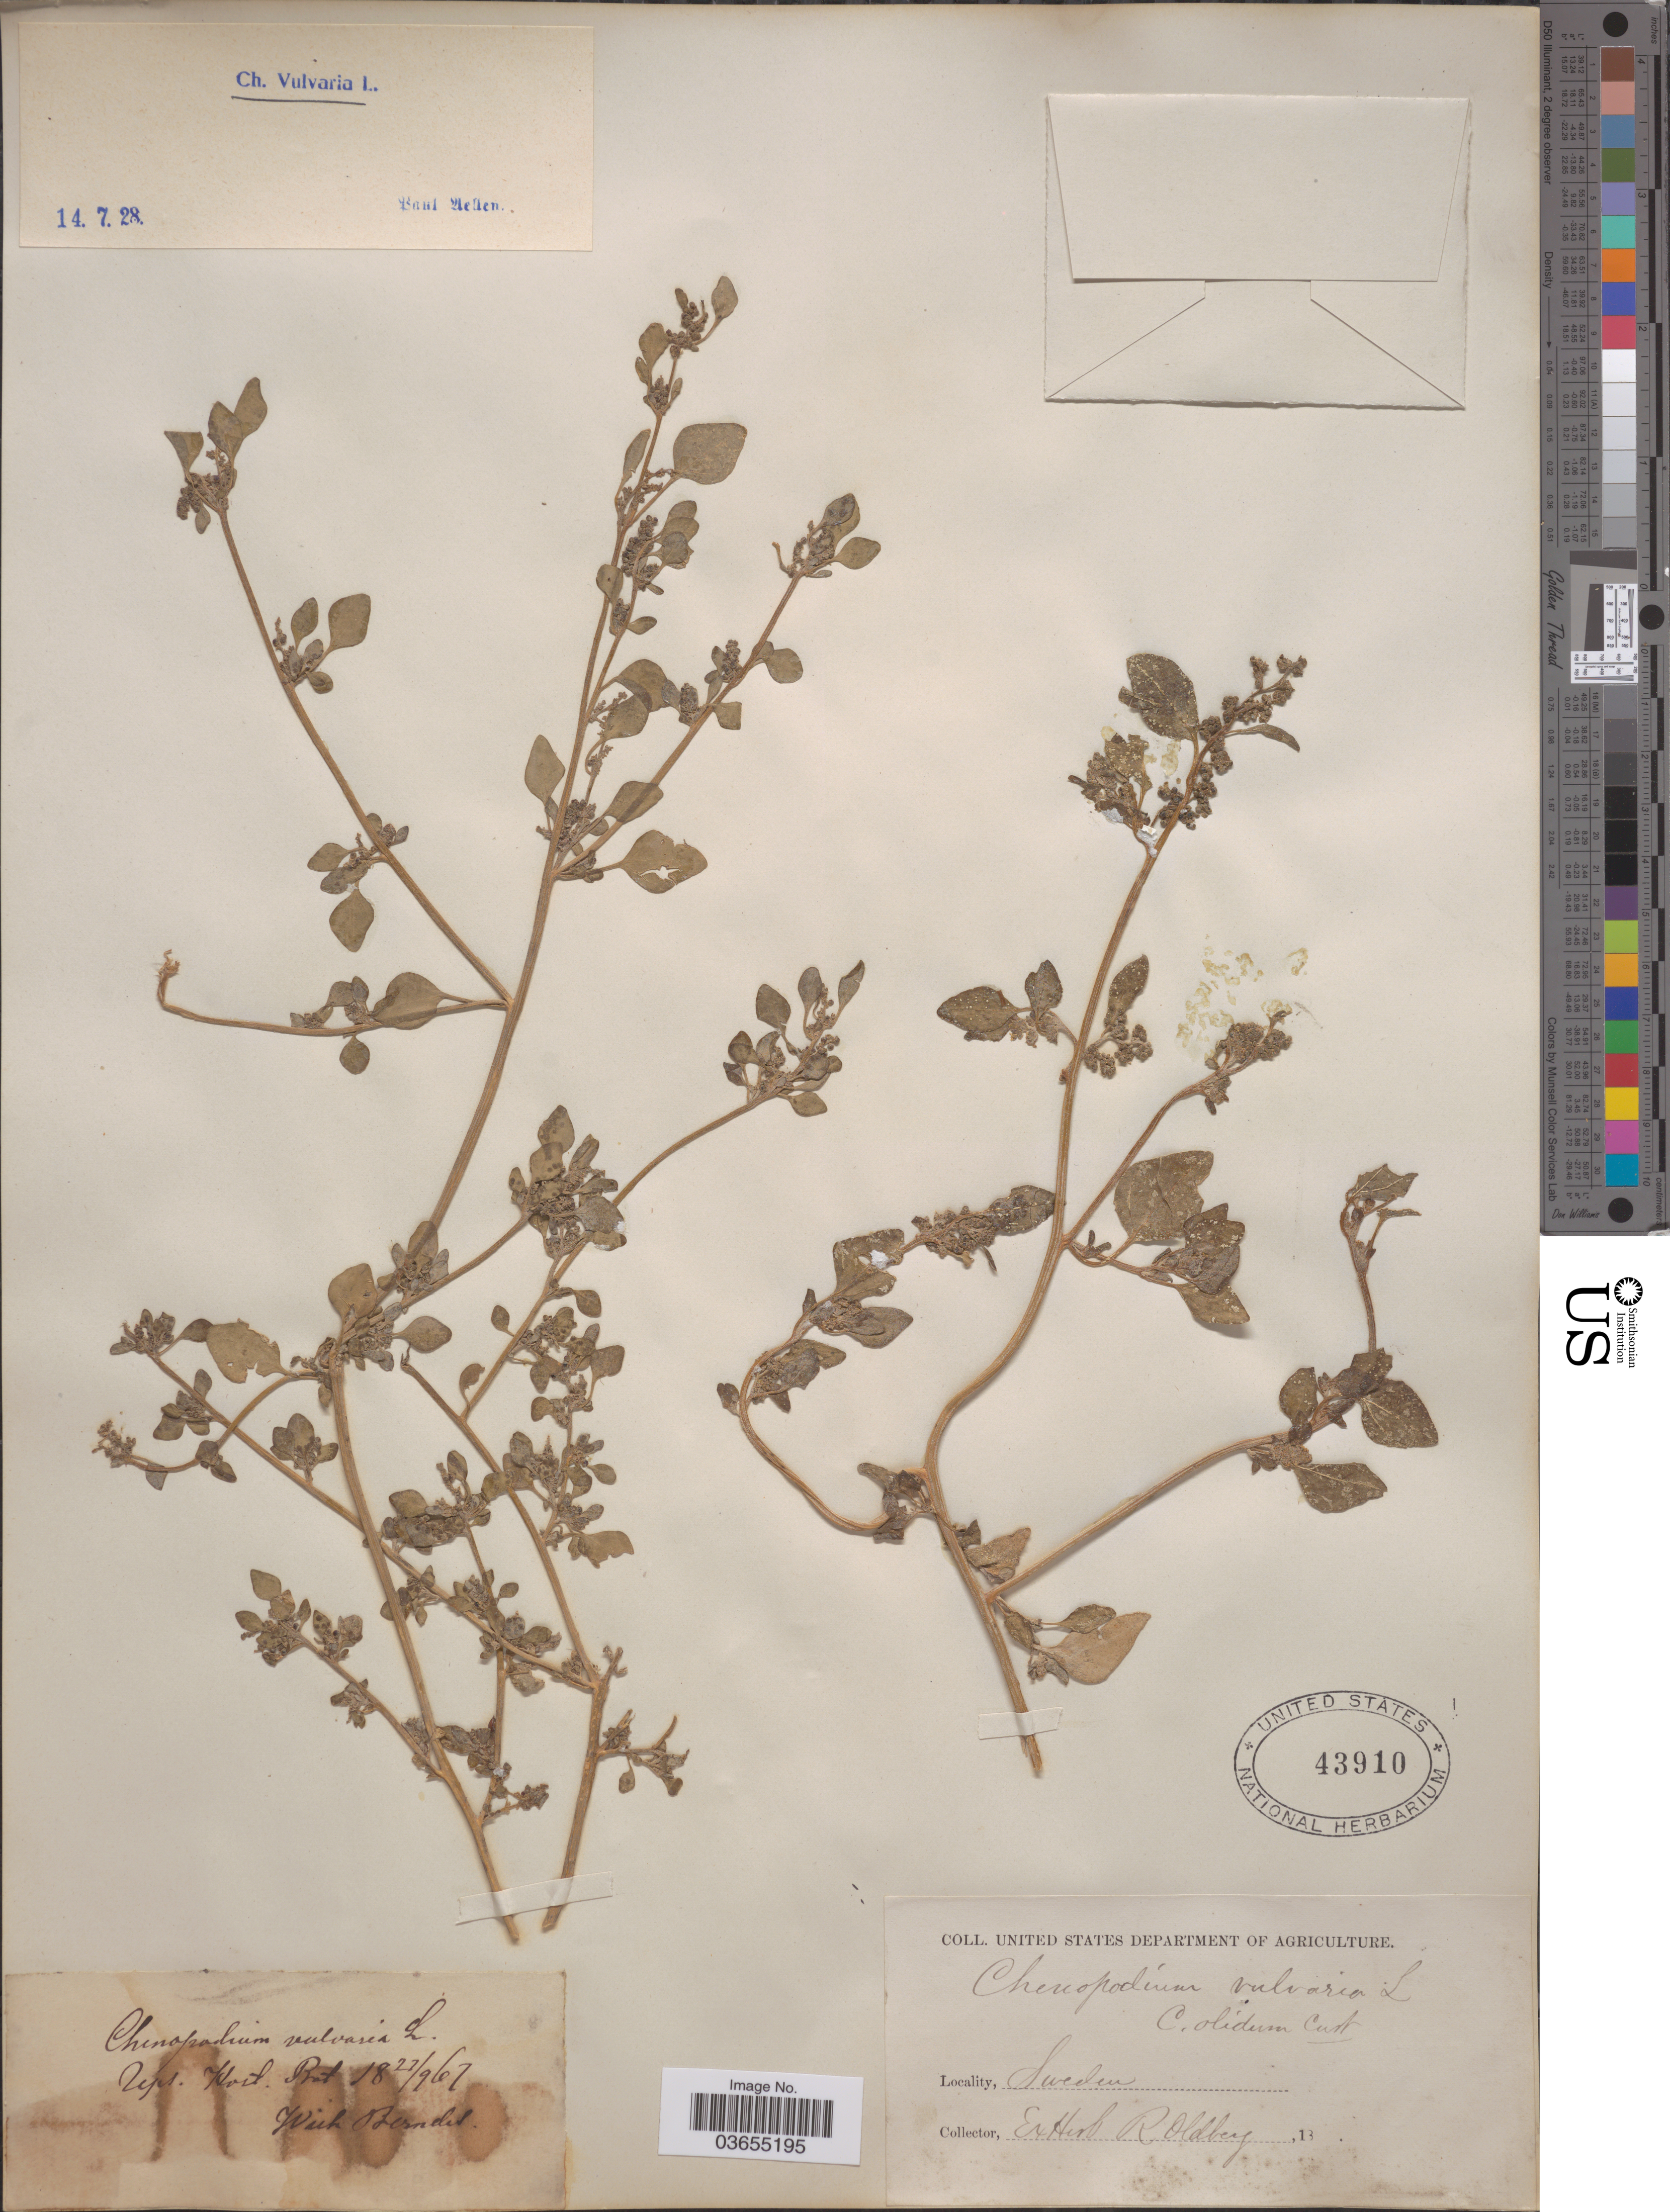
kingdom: Plantae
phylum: Tracheophyta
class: Magnoliopsida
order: Caryophyllales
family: Amaranthaceae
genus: Chenopodium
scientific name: Chenopodium vulvaria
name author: L.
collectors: W. Berndes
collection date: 1867-09-27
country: Sweden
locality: Ups. Hort. Bot.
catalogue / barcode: US 43910